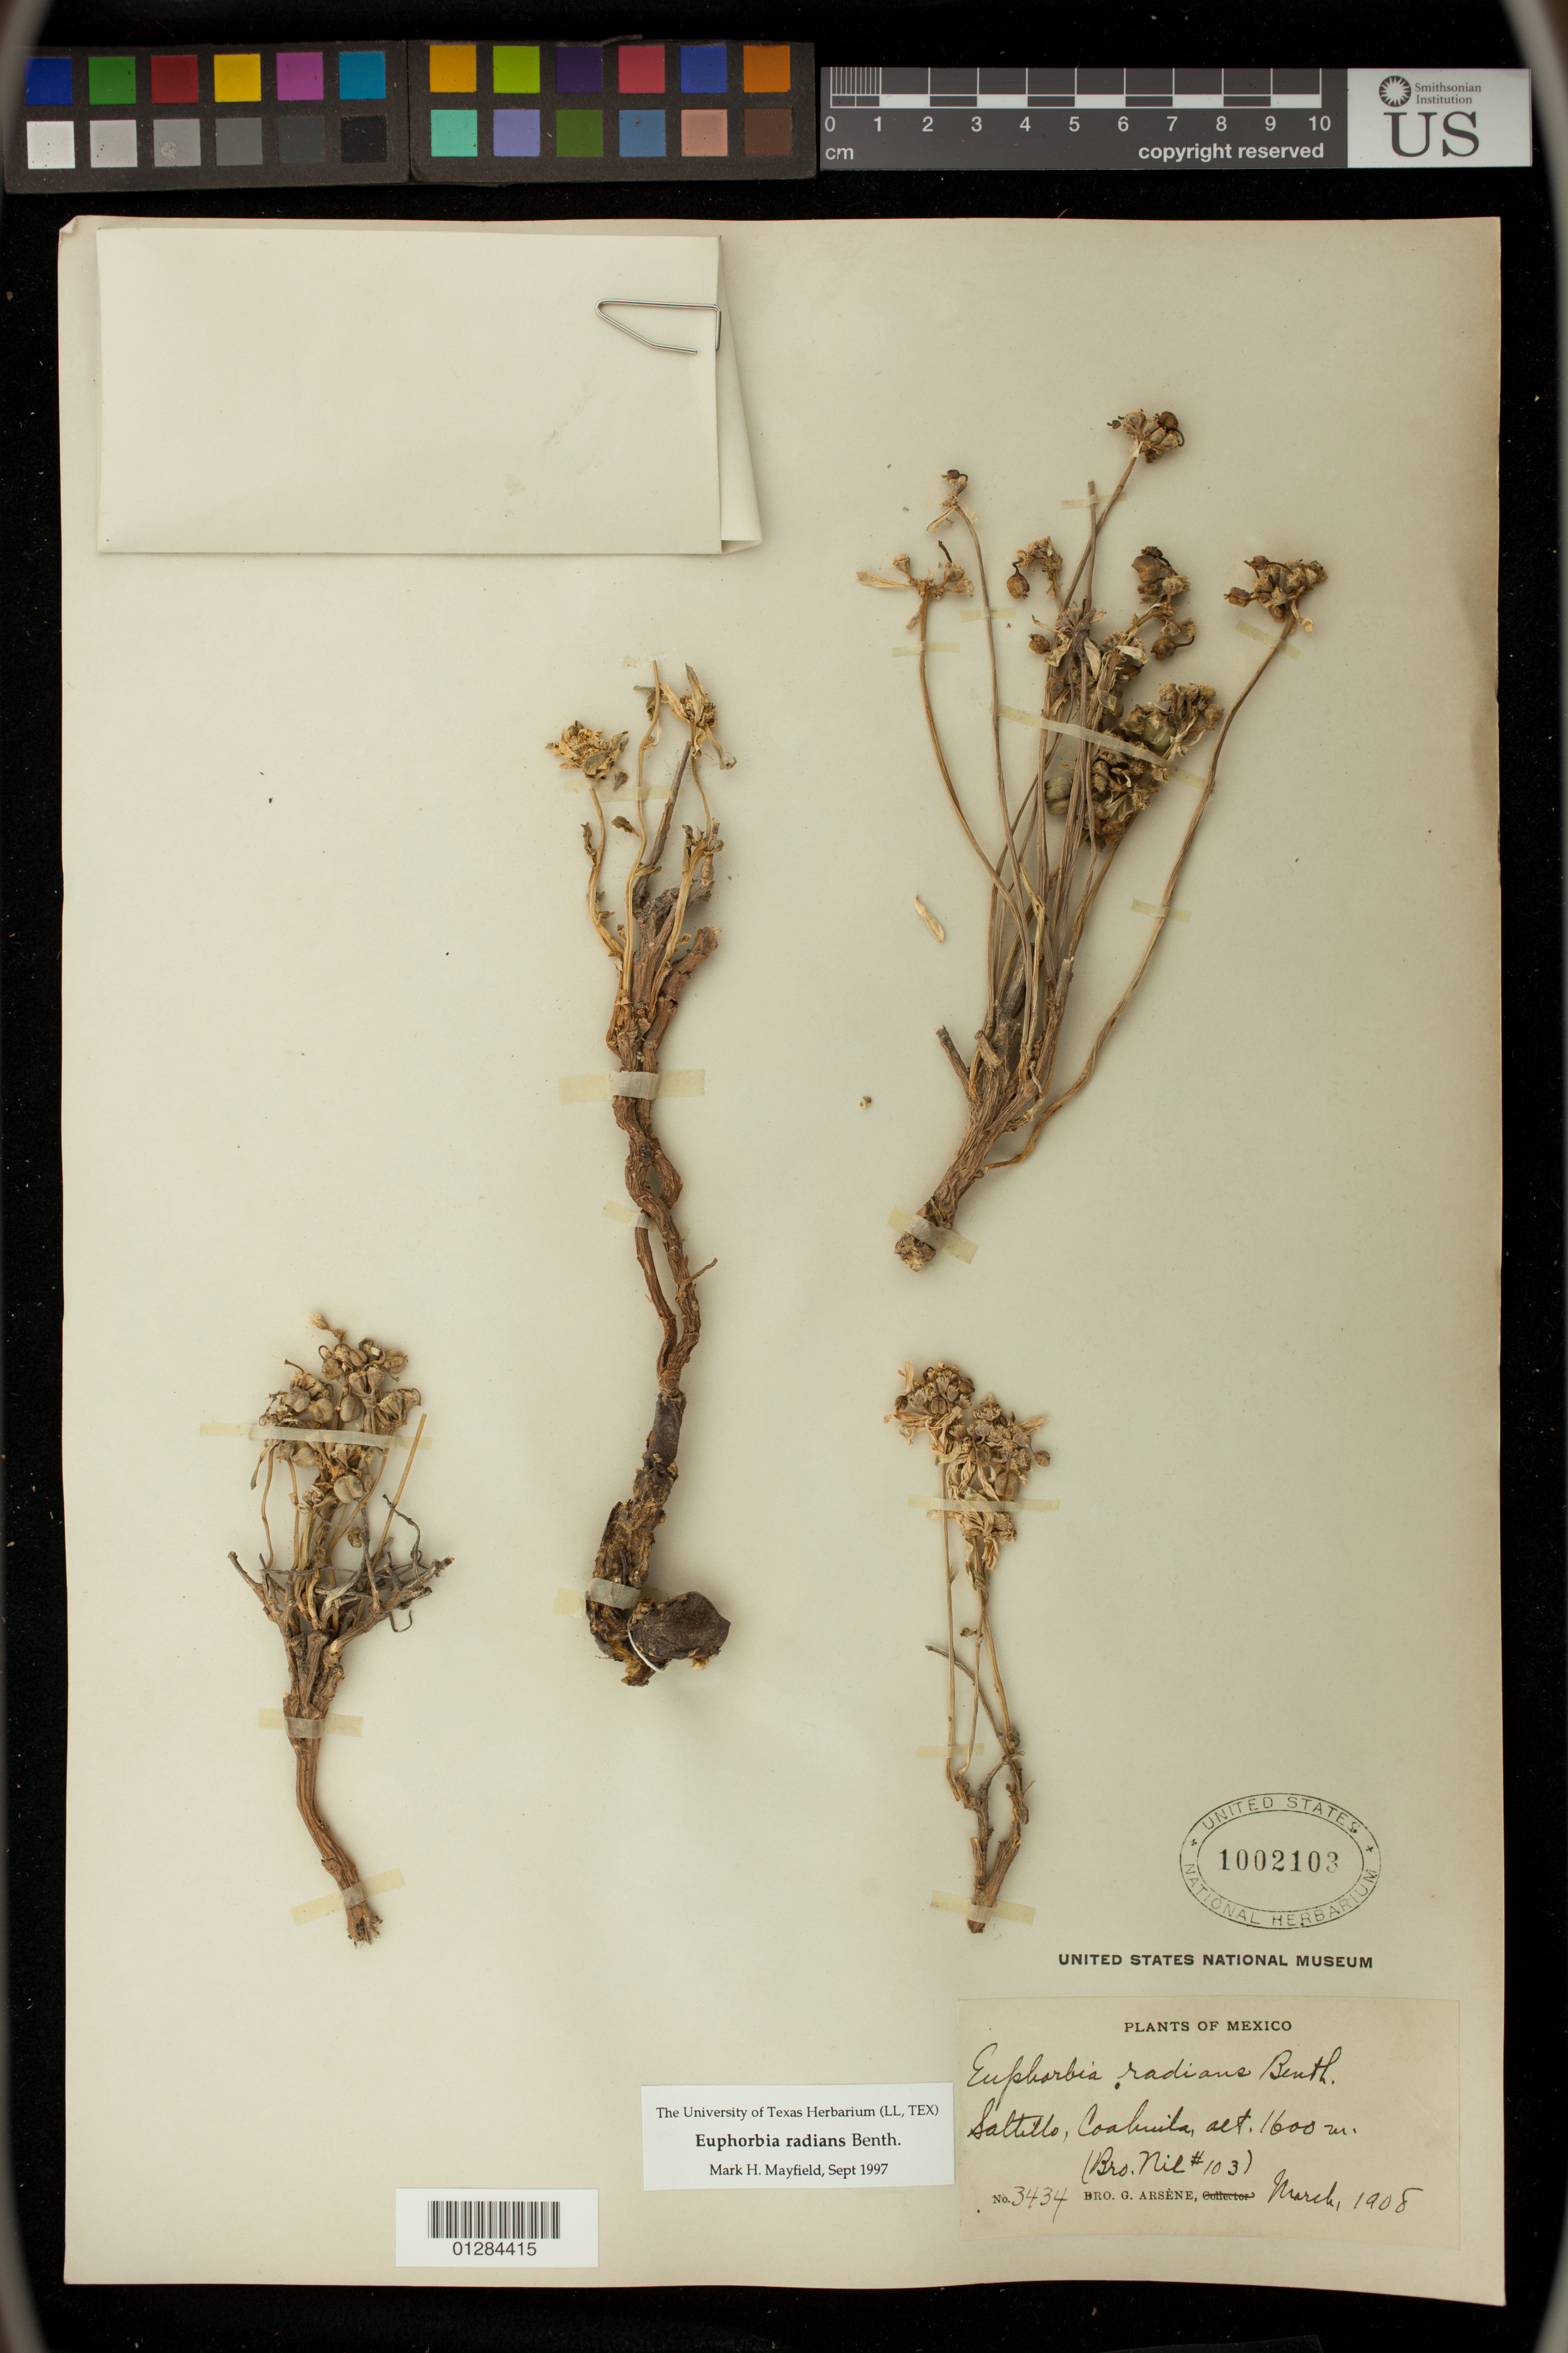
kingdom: Plantae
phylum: Tracheophyta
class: Magnoliopsida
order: Malpighiales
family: Euphorbiaceae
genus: Euphorbia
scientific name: Euphorbia radians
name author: Benth.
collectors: Bro. G. Arsène & Bro. Nil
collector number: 3434 / 103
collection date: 1908-03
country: Mexico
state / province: Coahuila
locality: Saltillo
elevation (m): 1600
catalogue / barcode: US 1002103